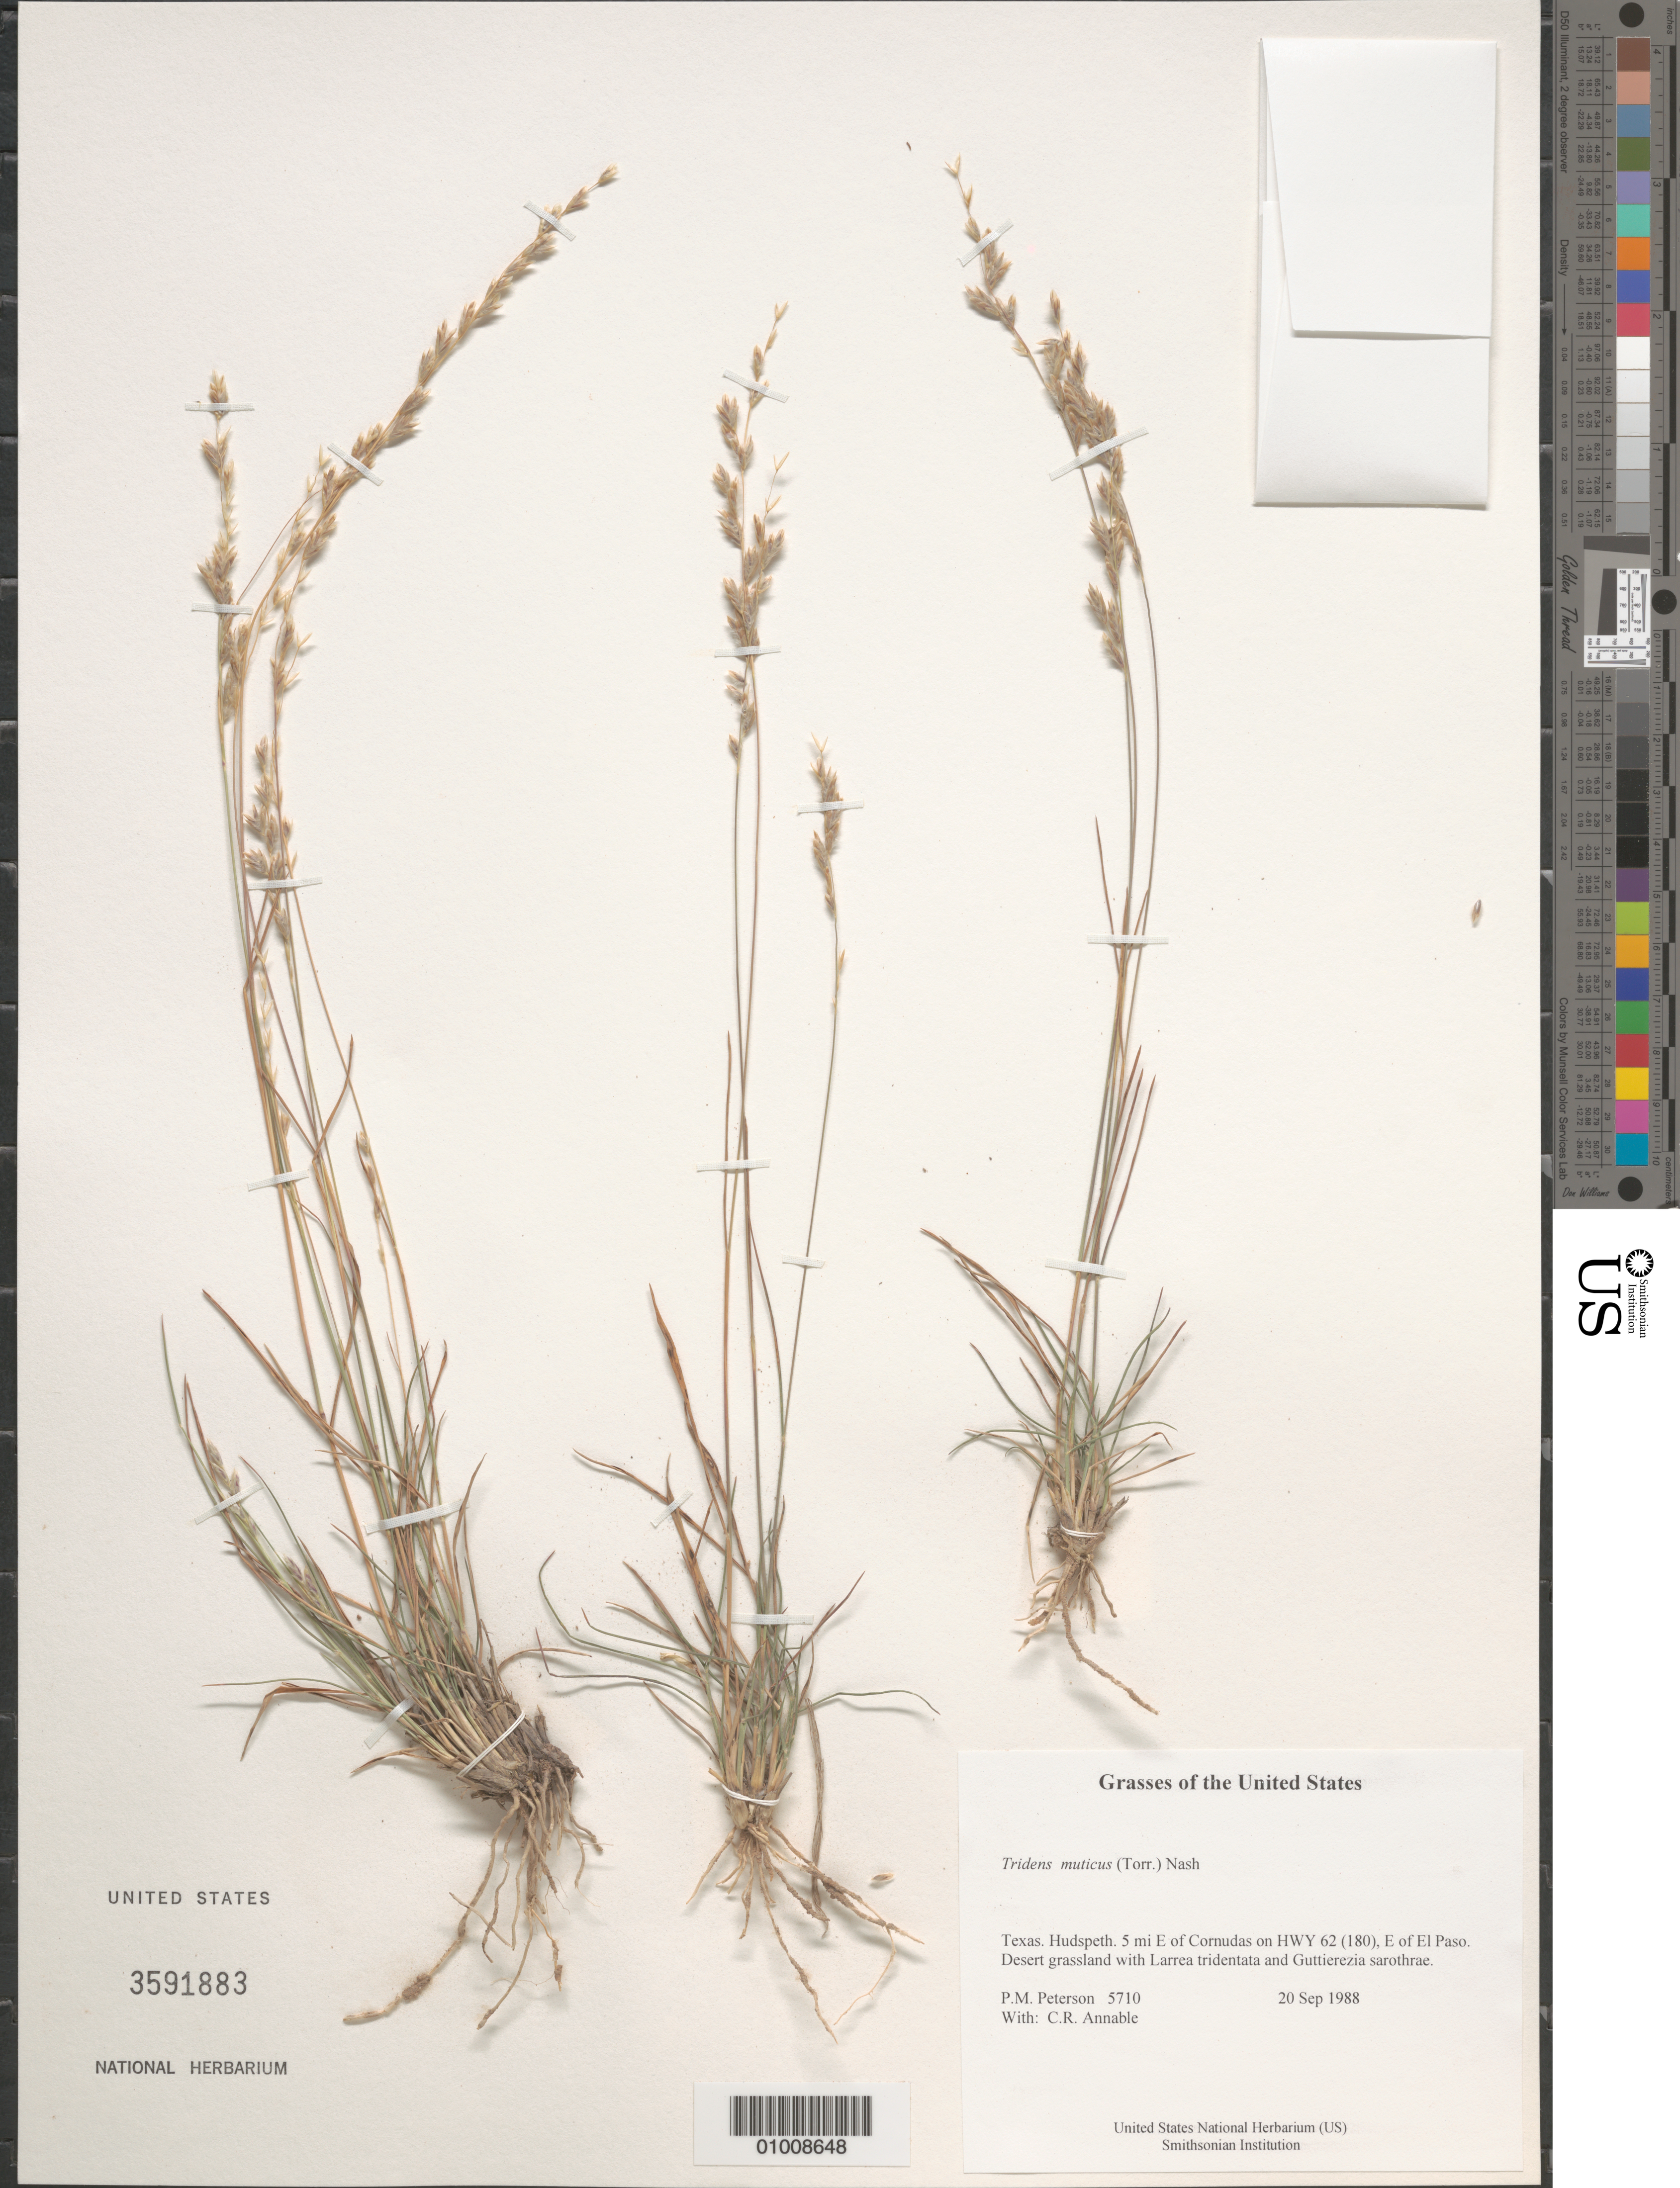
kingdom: Plantae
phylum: Tracheophyta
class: Liliopsida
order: Poales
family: Poaceae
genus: Tridens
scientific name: Tridens muticus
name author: (Torr.) Nash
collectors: P. M. Peterson & C. R. Annable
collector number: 05710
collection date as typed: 20 Sep 1988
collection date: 1988-09-20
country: United States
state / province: Texas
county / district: Hudspeth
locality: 5 mi E of Cornudas on HWY 62 (180), E of El Paso.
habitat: Desert grassland with Larrea tridentata and Guttierezia sarothrae.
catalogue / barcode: US 3591883